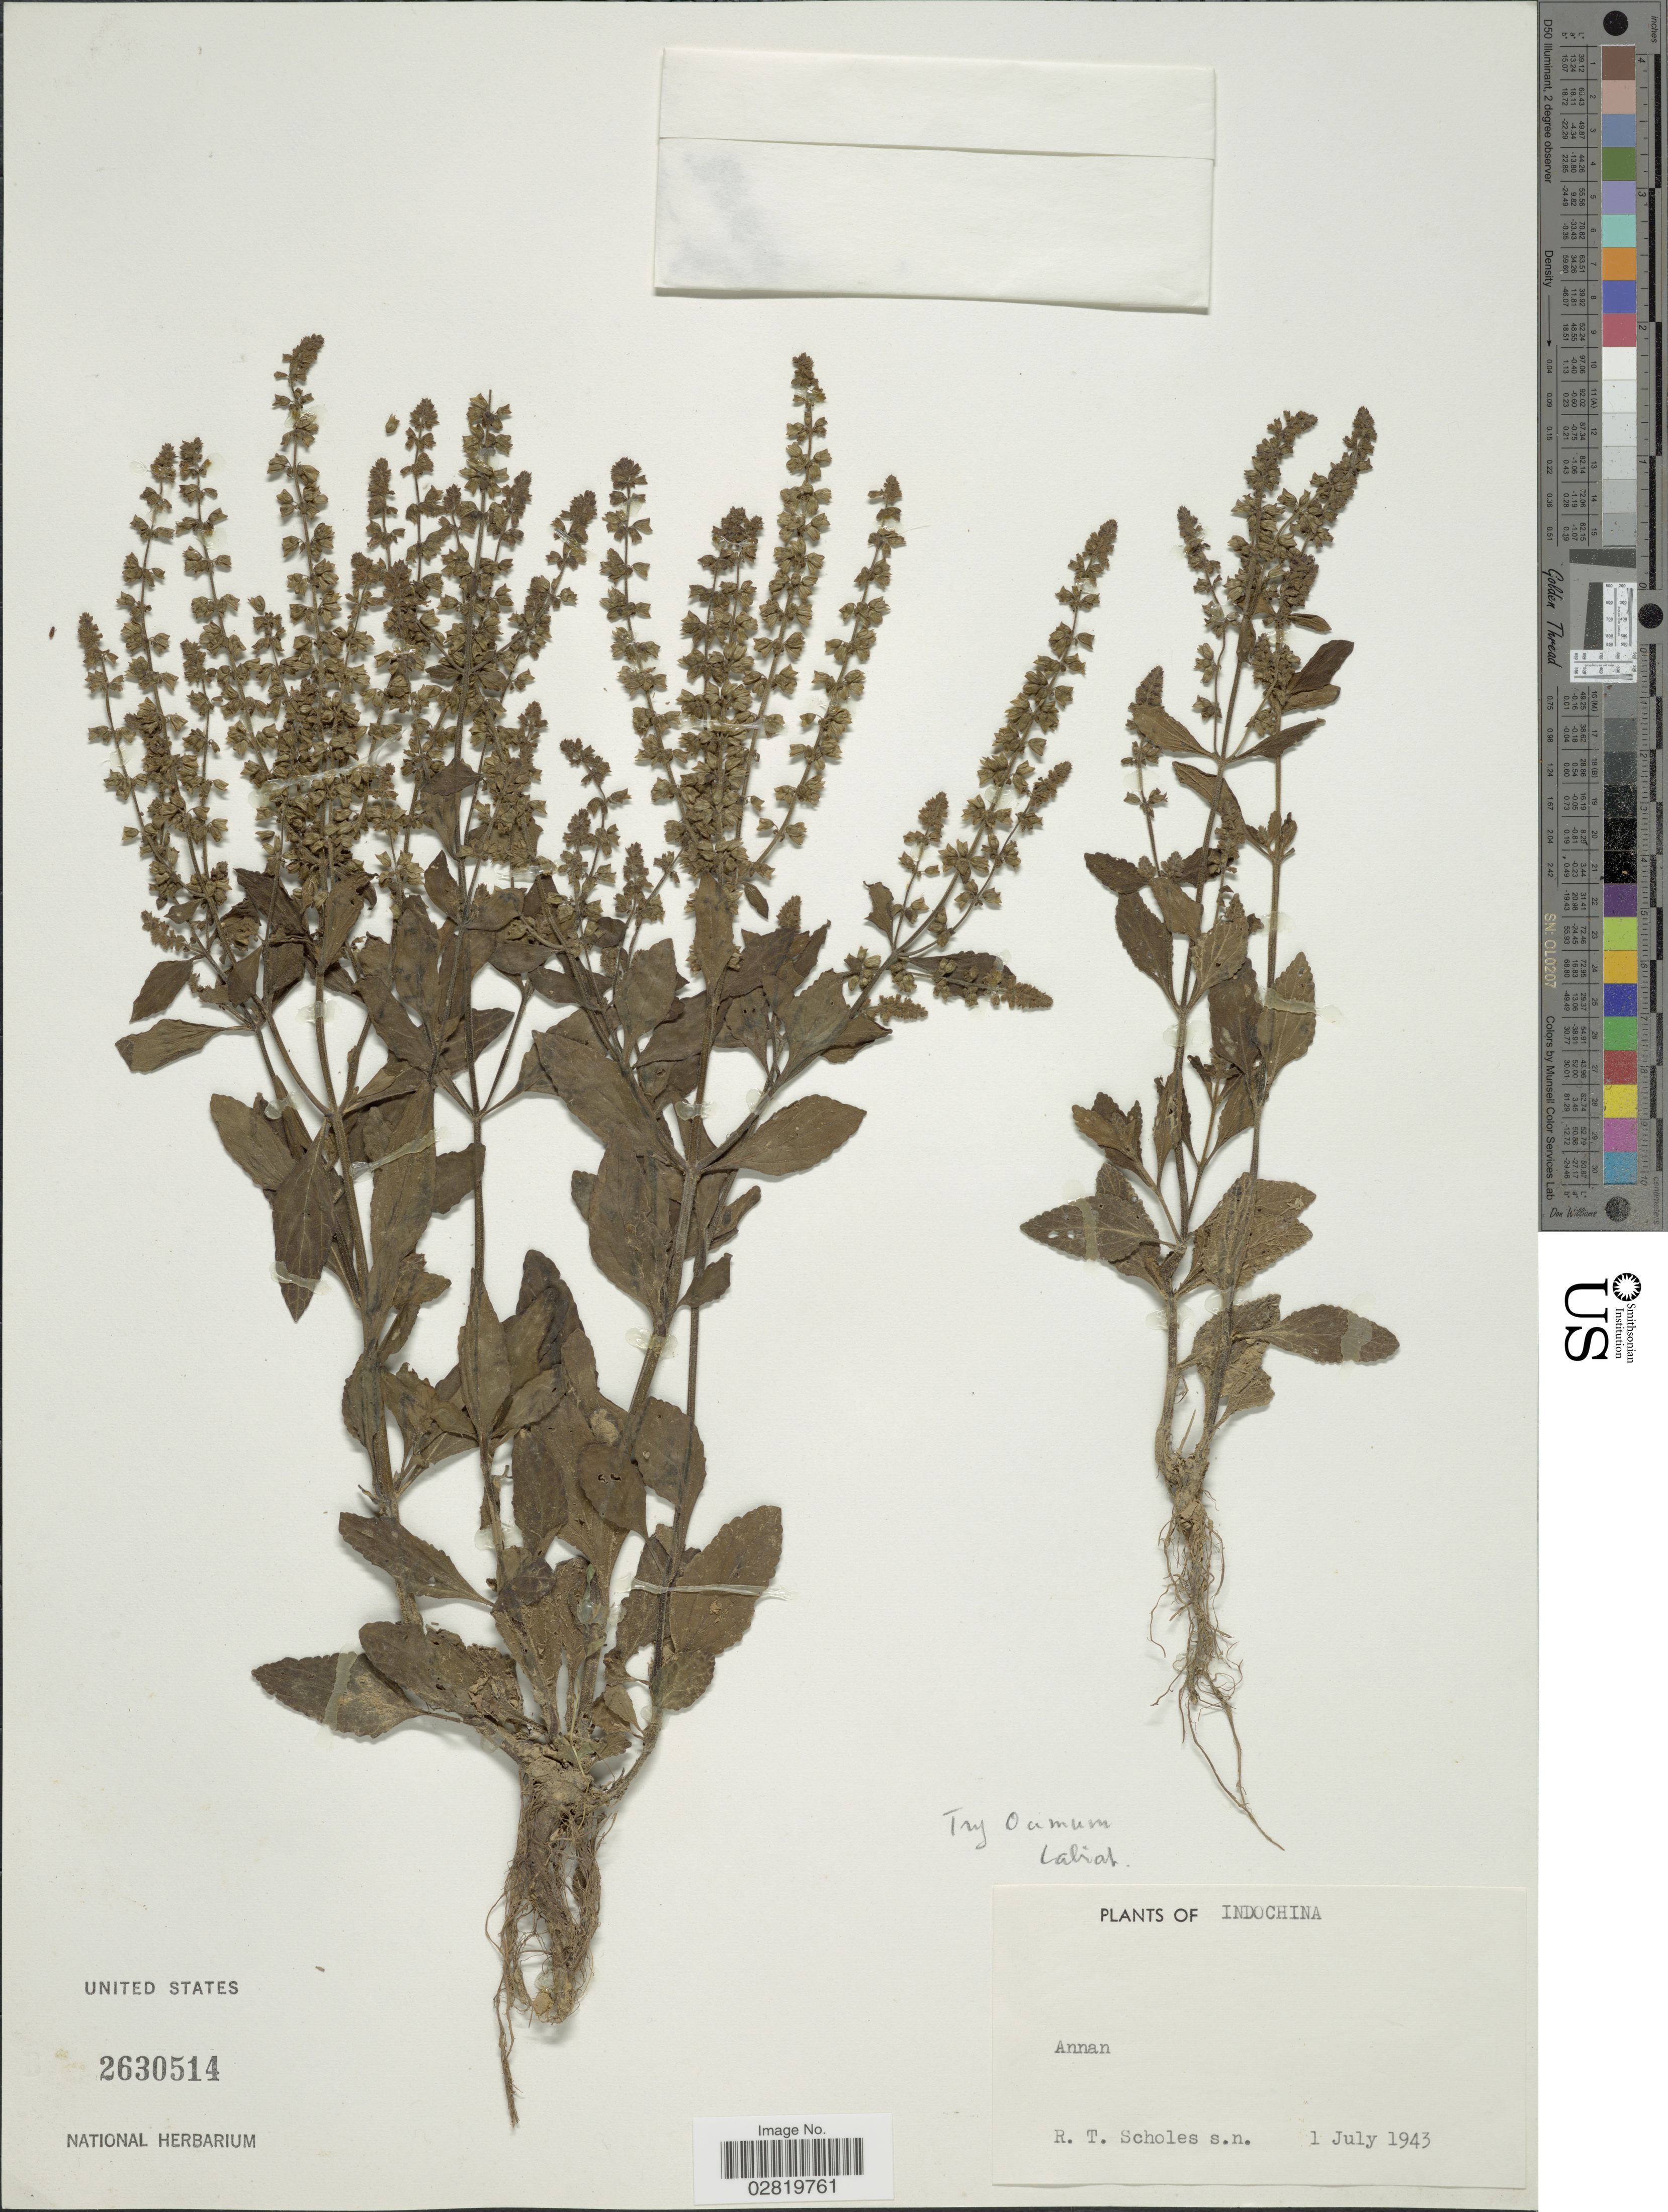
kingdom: Plantae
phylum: Tracheophyta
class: Magnoliopsida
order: Lamiales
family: Lamiaceae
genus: Ocimum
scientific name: Ocimum sp.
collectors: R. Scholes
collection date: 1943-07-01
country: Vietnam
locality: Indochina, Annan.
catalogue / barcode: US 2630514